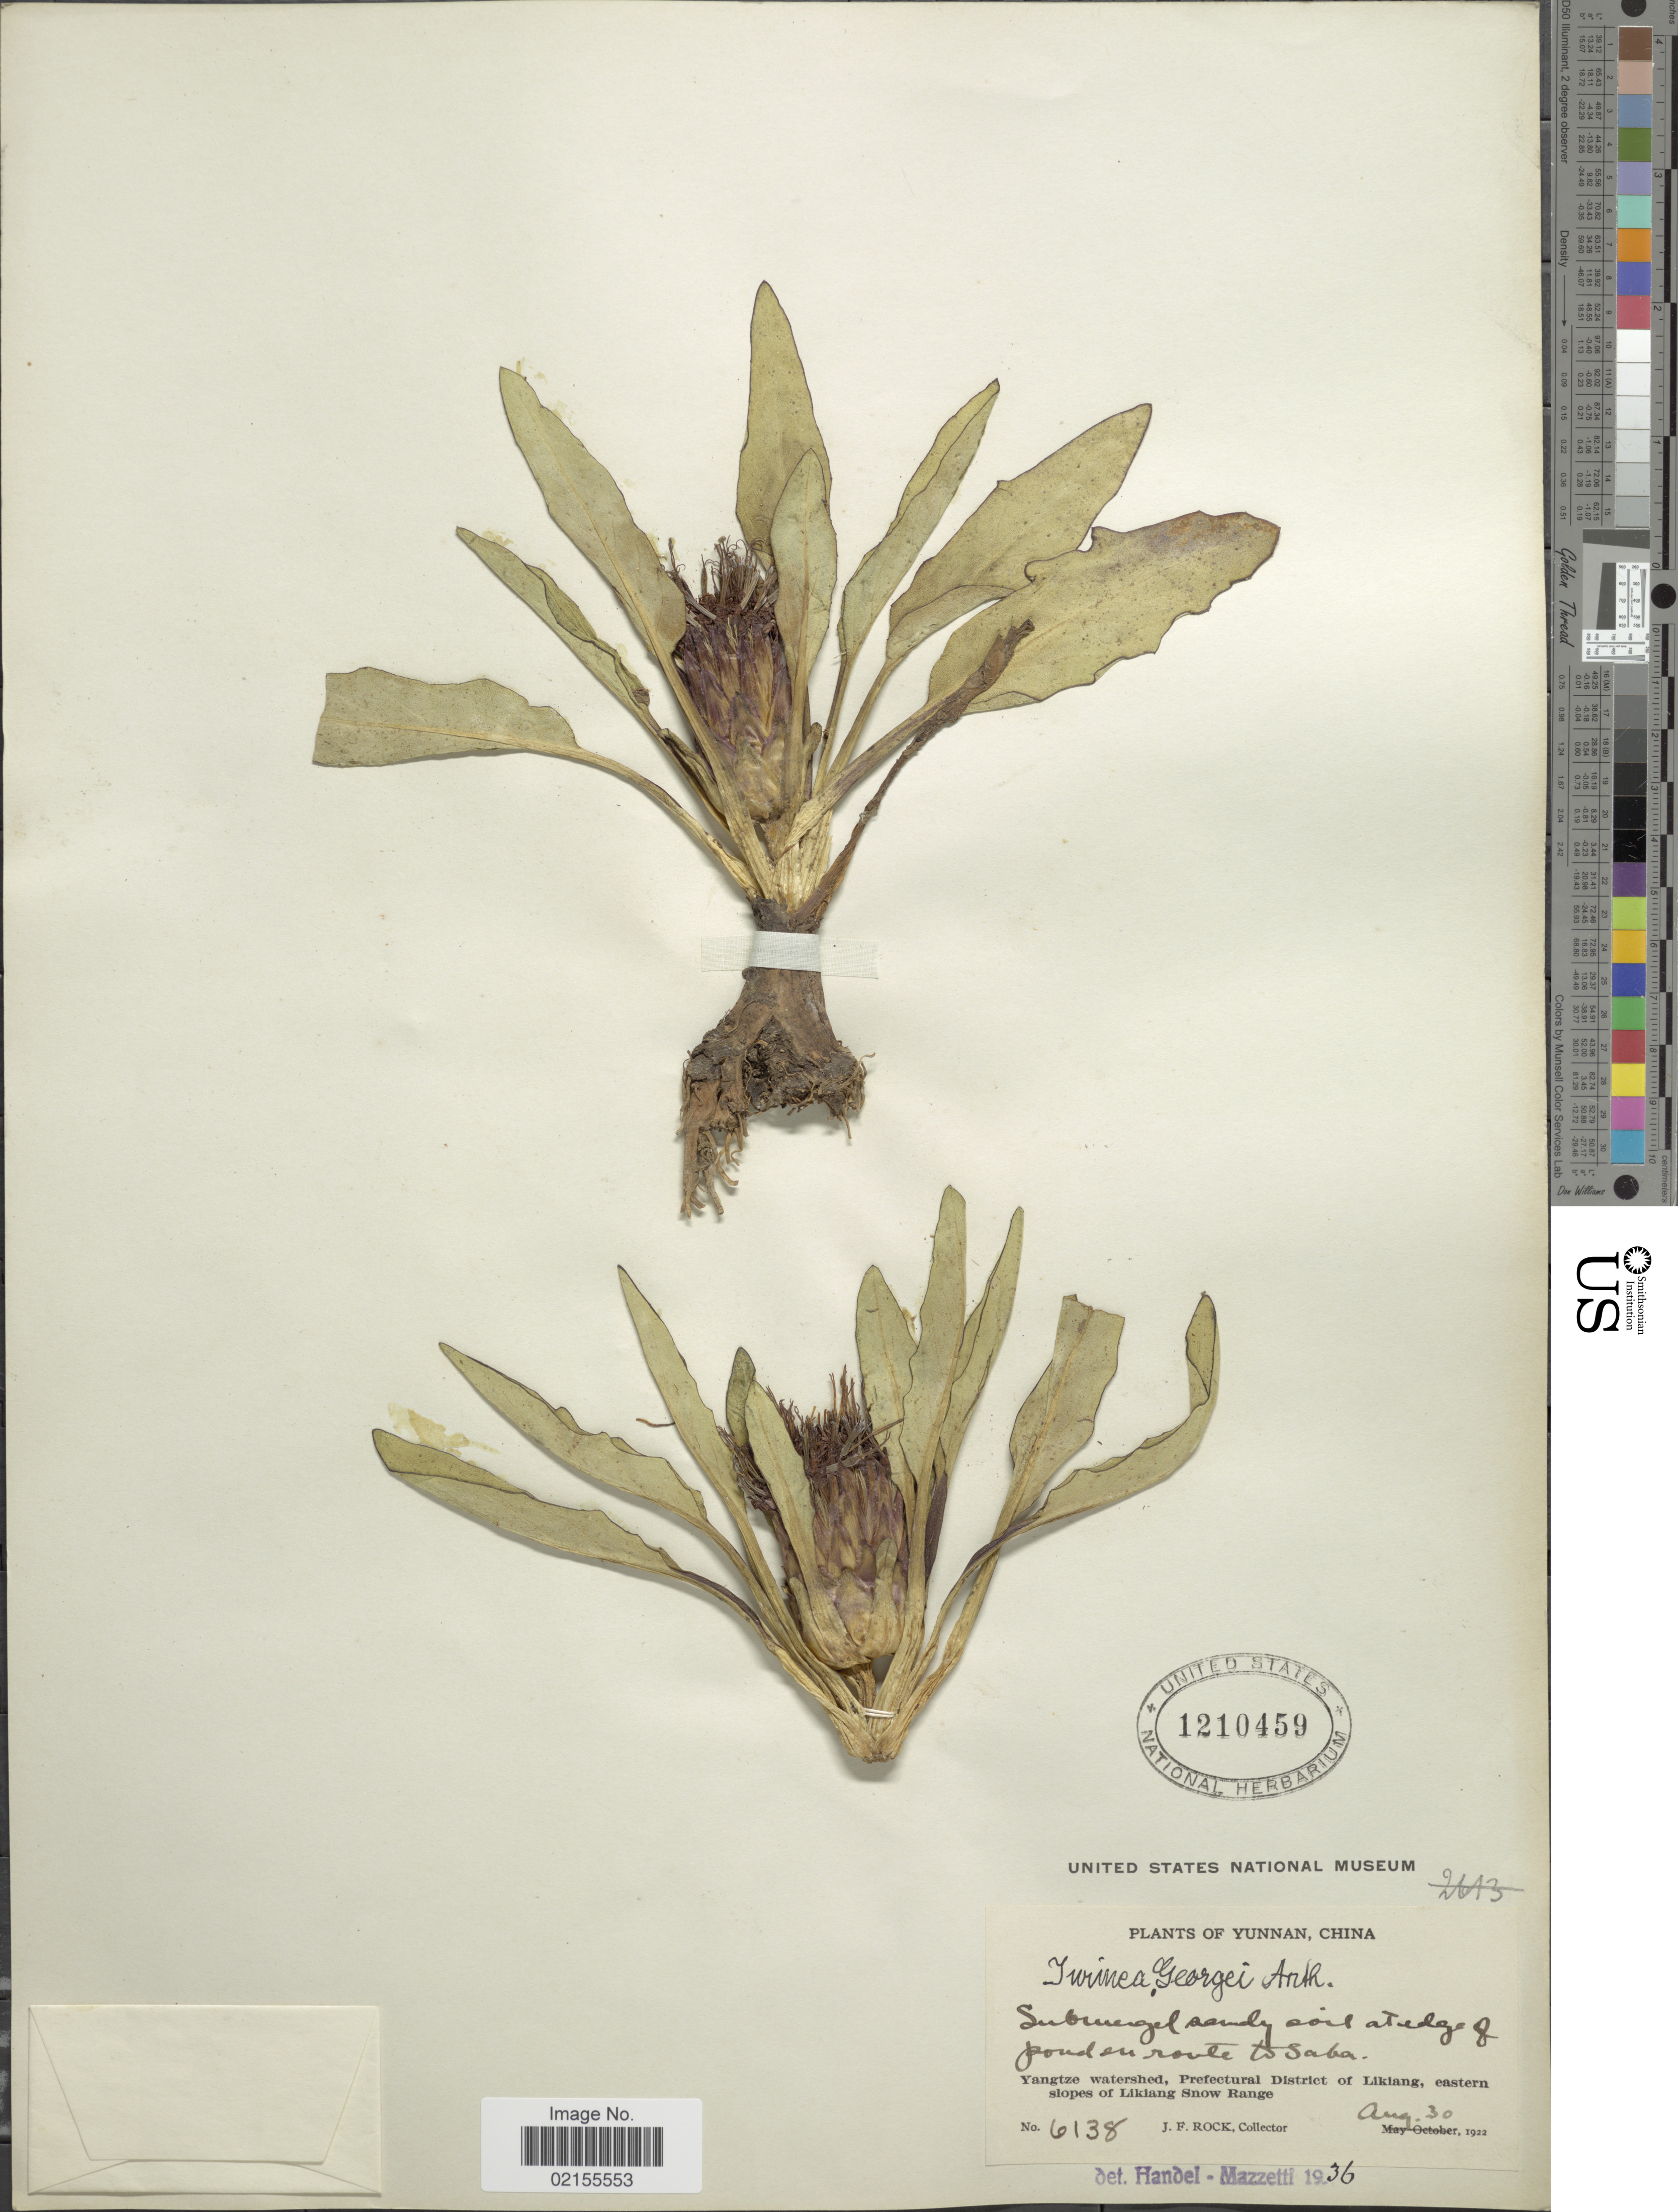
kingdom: Plantae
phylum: Tracheophyta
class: Magnoliopsida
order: Asterales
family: Asteraceae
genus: Dolomiaea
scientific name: Dolomiaea georgii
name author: C. Shih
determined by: Chen, Yousheng S.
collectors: J. Rock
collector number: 6138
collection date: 1922-08-30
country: China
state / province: Yunnan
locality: Submengel sandy soil at edge of pond en route to Saba, Yangtze watershed, Prefectural District of Likiang, eastern slopes of Liiang Snow Range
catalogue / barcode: US 1210459